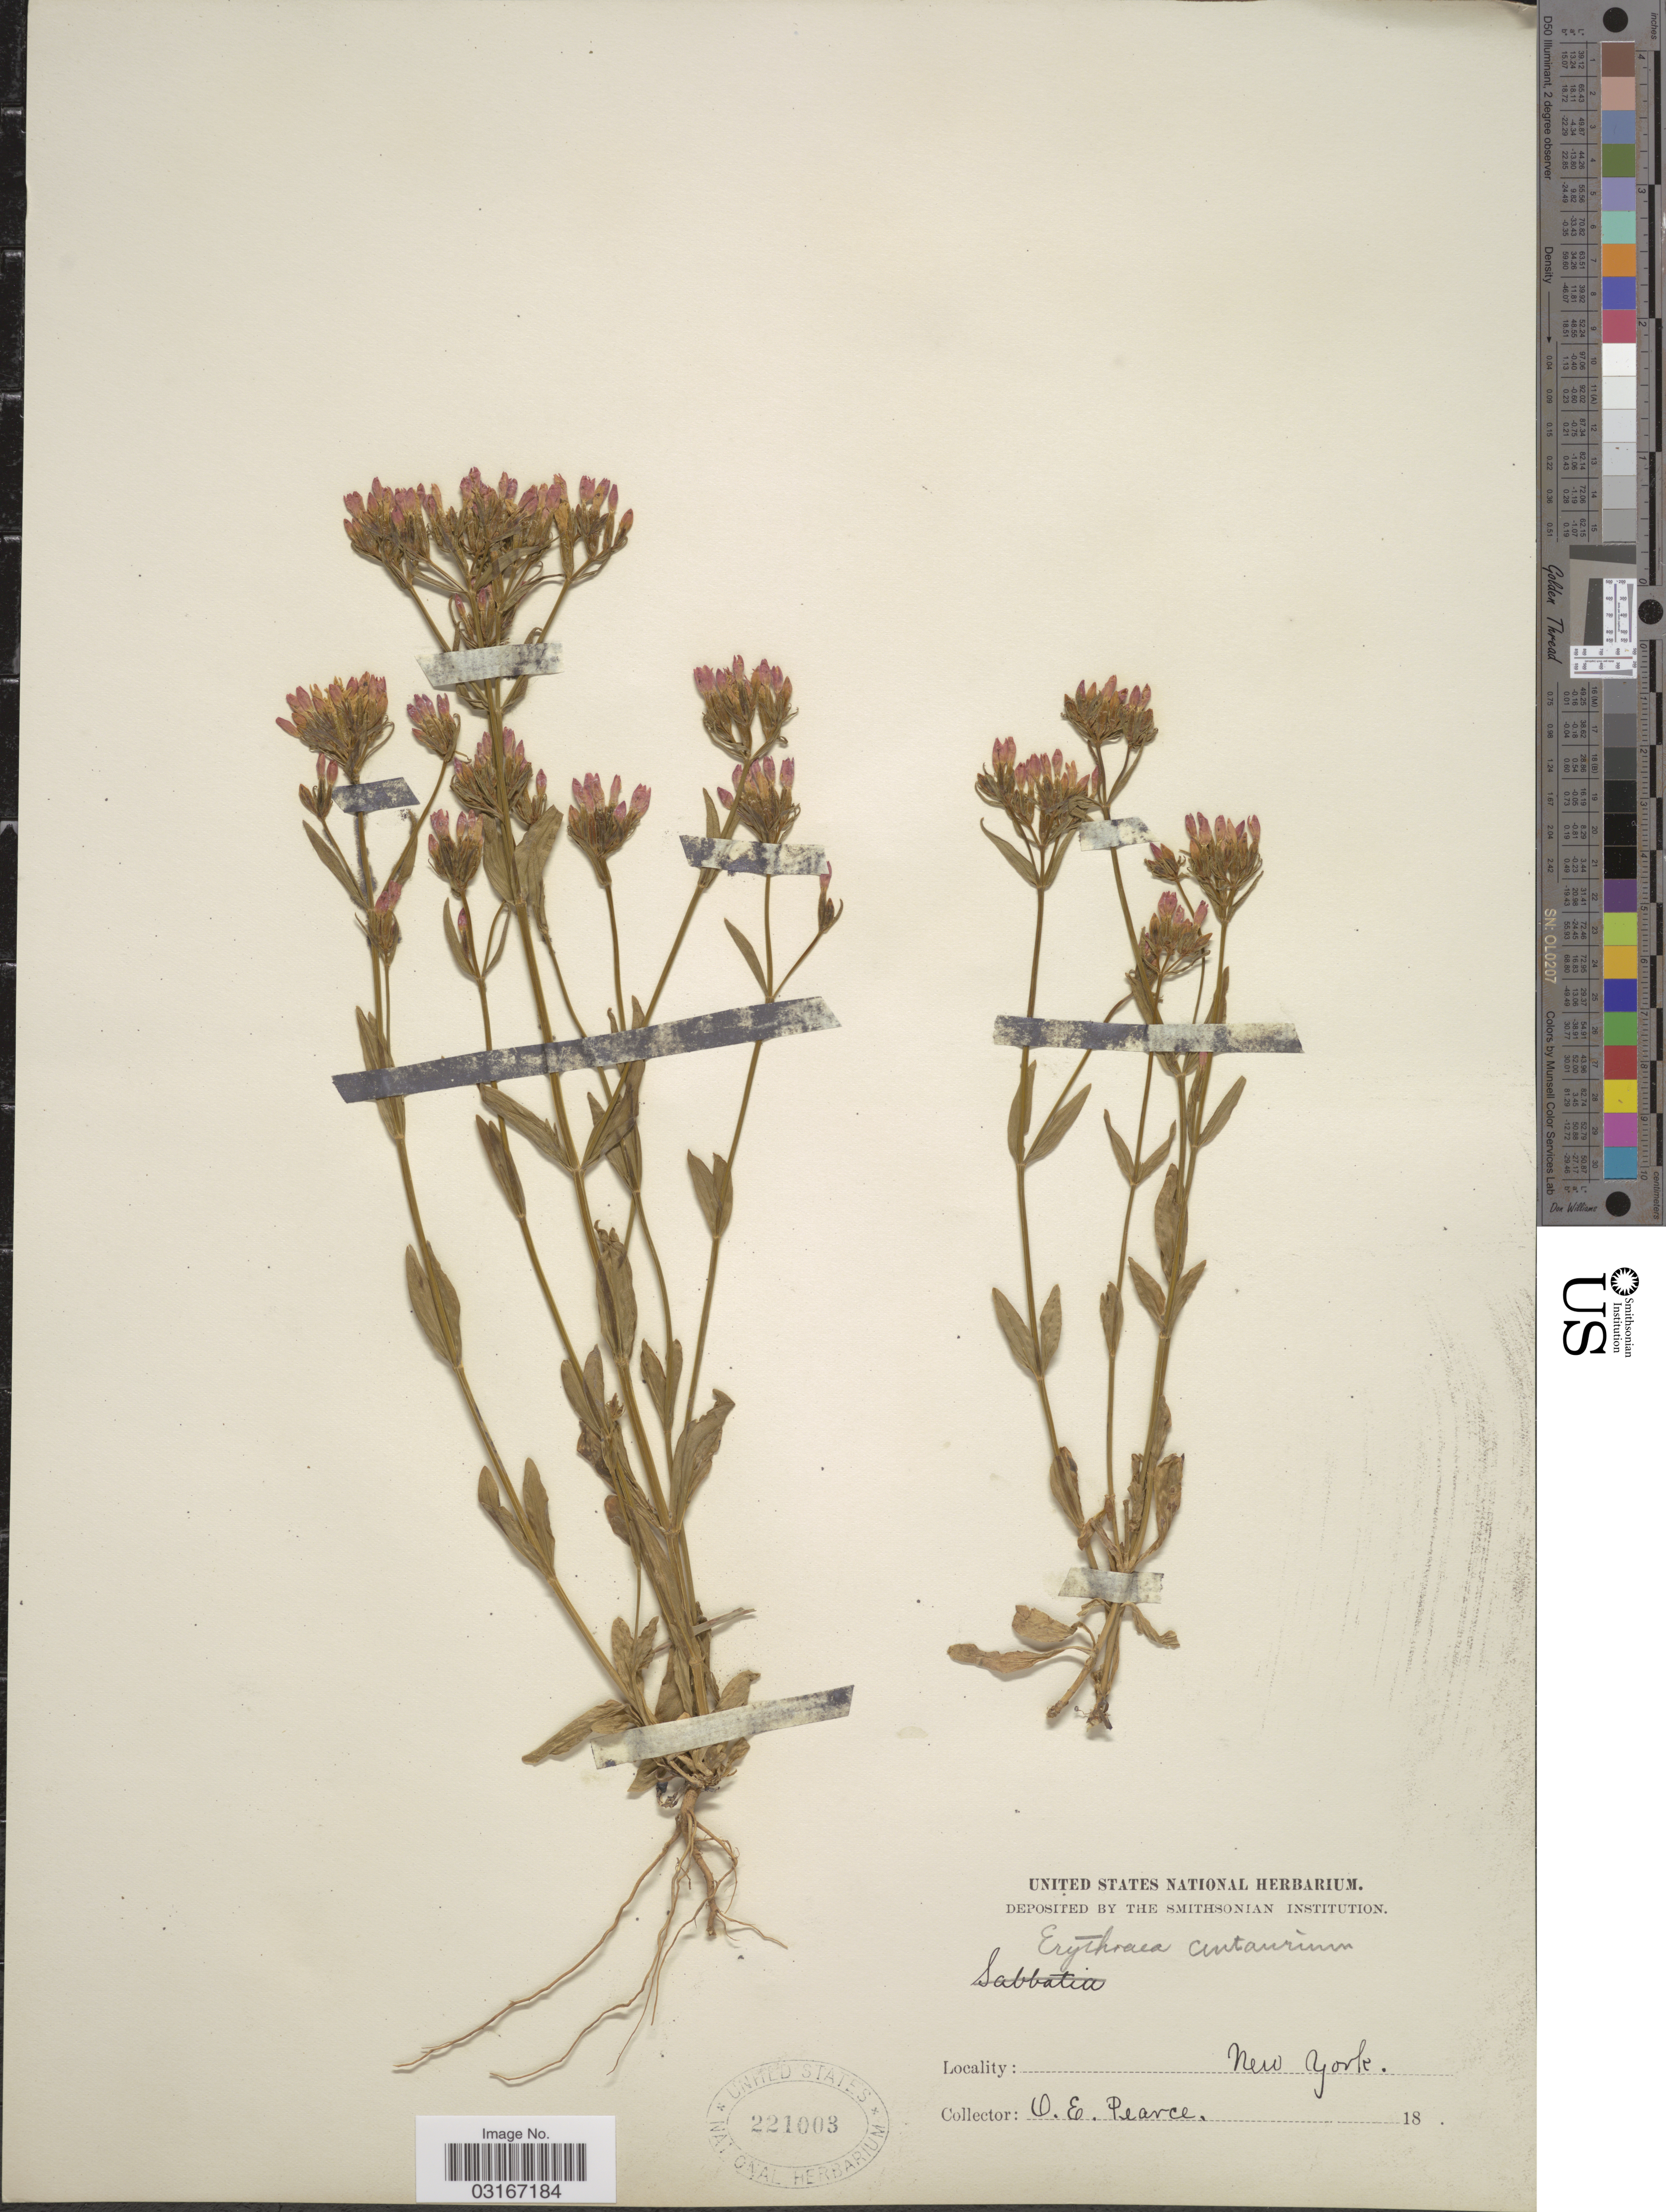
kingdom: Plantae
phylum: Tracheophyta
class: Magnoliopsida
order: Gentianales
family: Gentianaceae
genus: Centaurium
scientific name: Centaurium spicatum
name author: (L.) Fritsch ex Janch.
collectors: O. E. Pearce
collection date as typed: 18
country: United States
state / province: New York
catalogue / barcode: US 221003